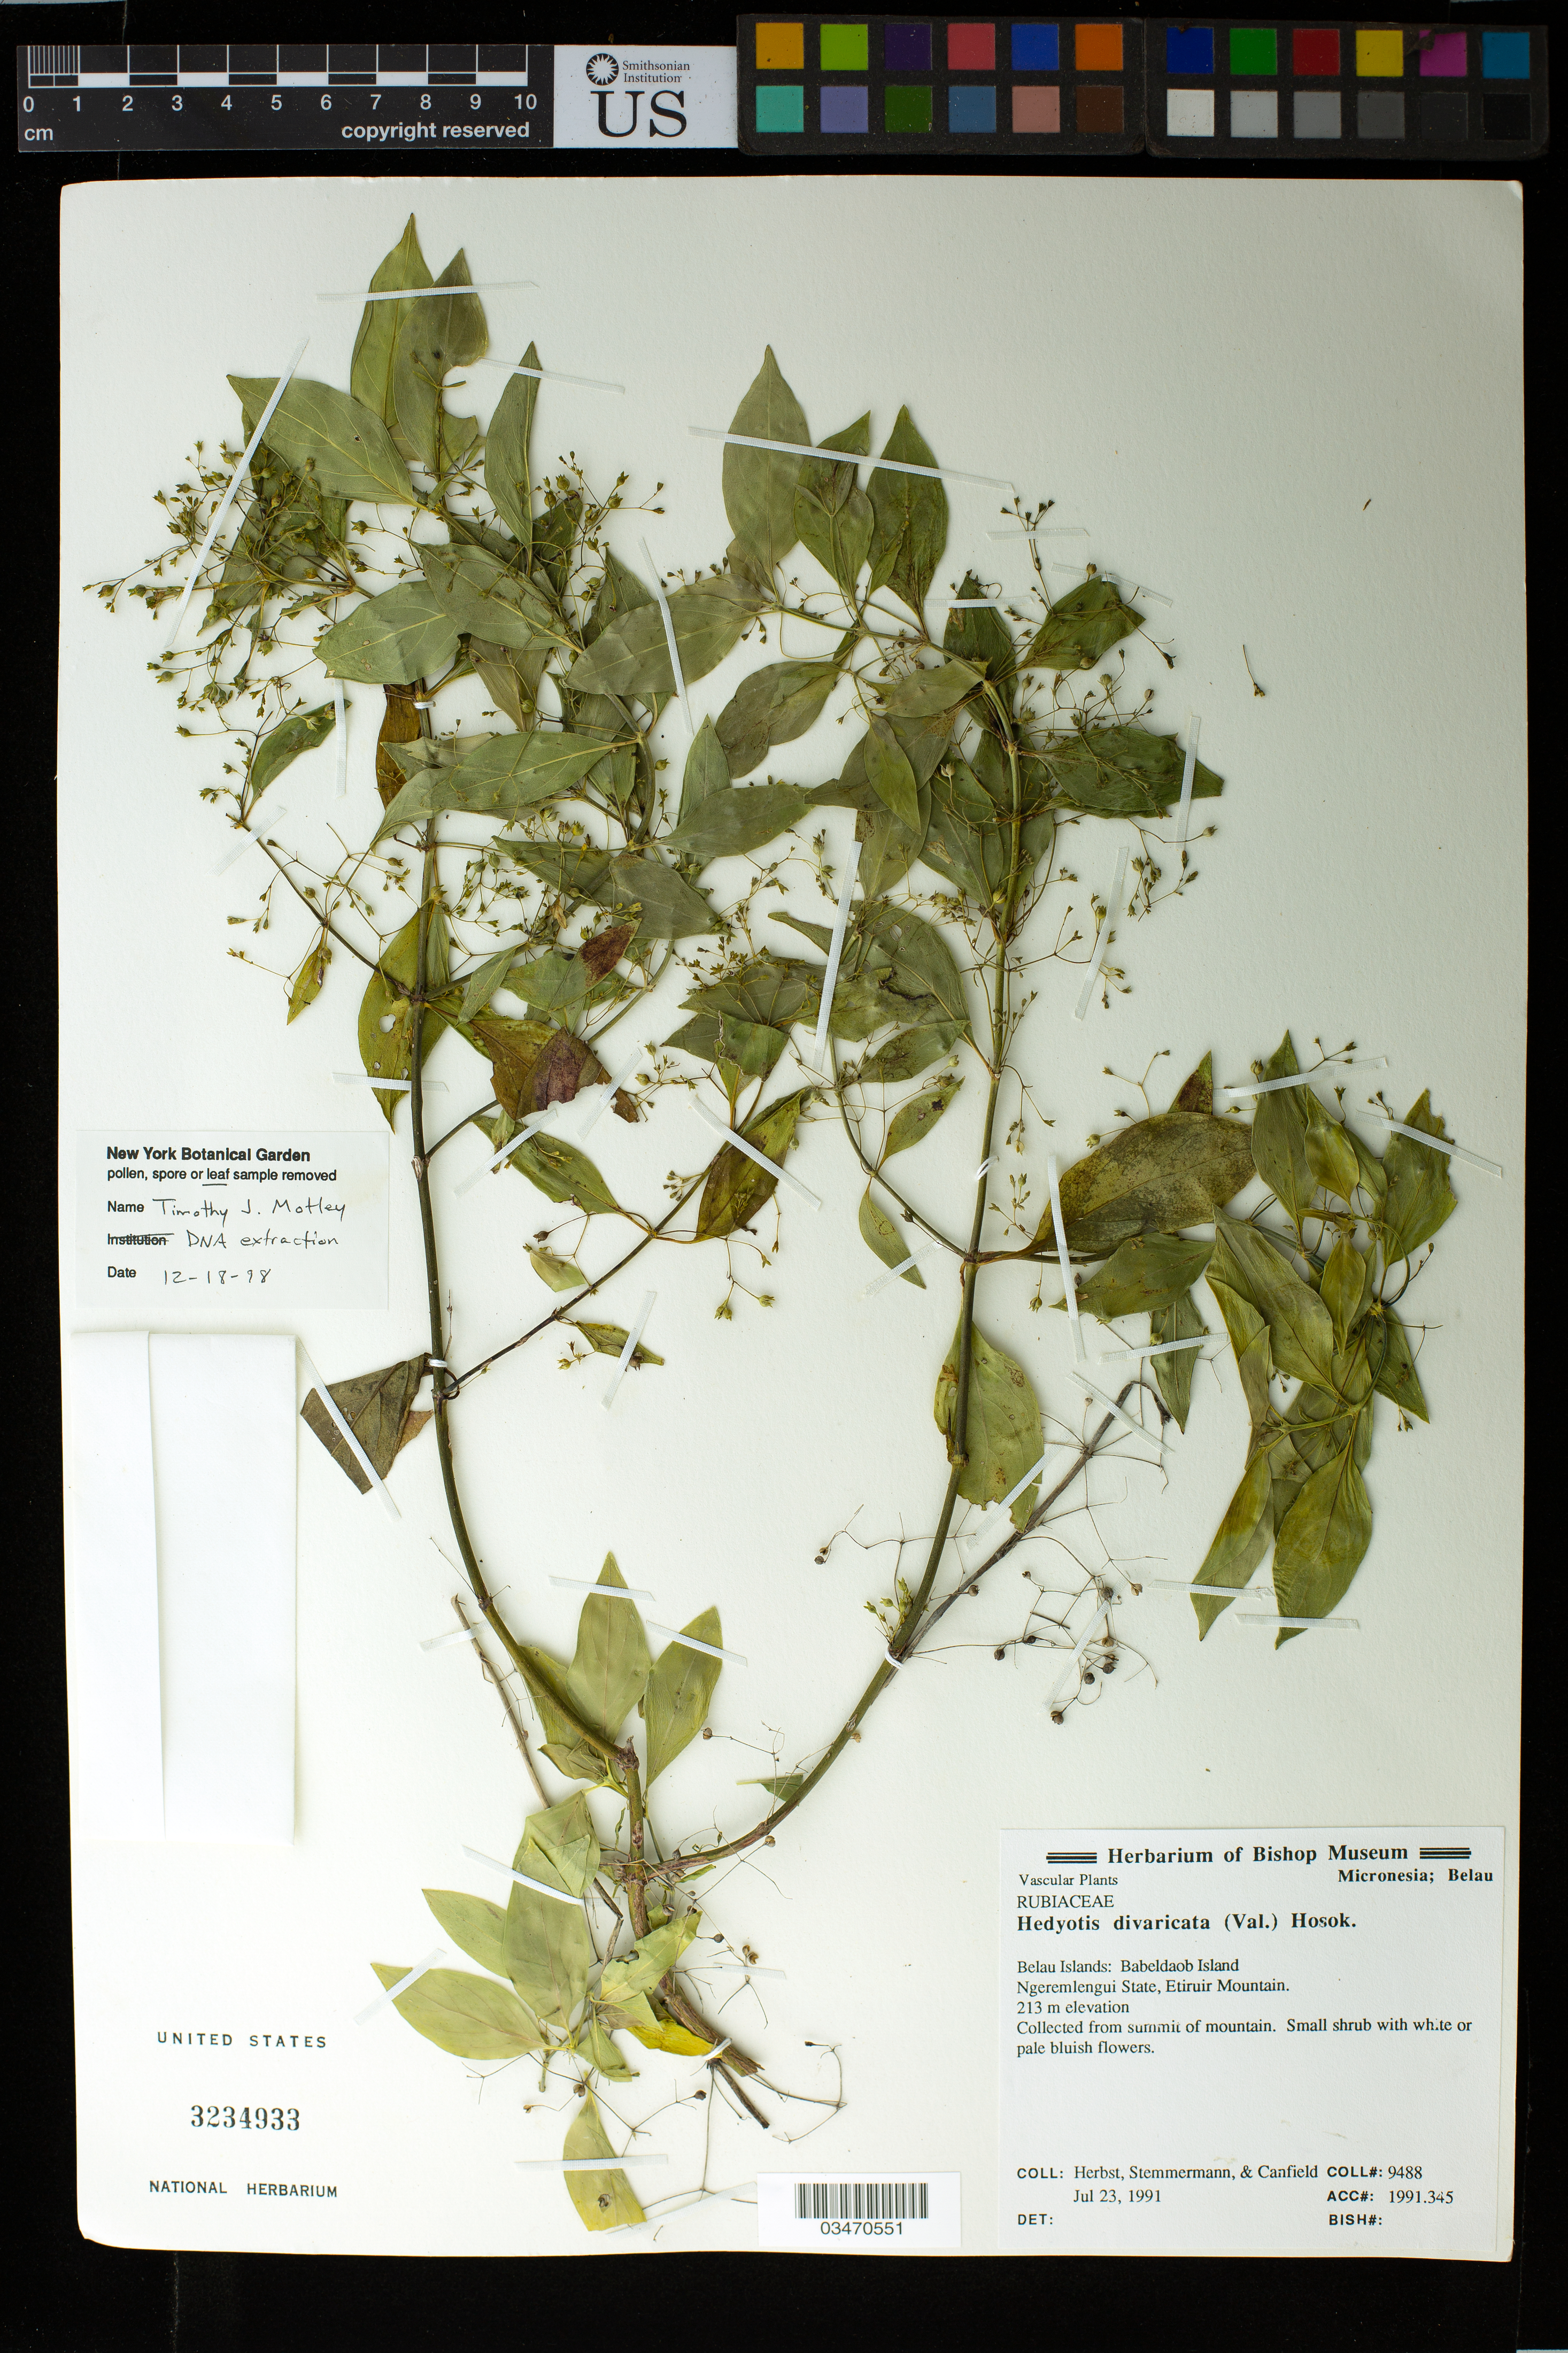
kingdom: Plantae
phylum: Tracheophyta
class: Magnoliopsida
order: Gentianales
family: Rubiaceae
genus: Hedyotis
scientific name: Hedyotis divaricata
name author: (Valeton) Hosok.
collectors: -. Herbst, -. Stemmermann & -. Canfield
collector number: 9488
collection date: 1991-07-23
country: Palau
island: Babeldaob [Babelthuap]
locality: Belau Islands: Babeldaob Island. Ngeremlengui State, Etiruir Mountain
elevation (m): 213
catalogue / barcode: US 3234933